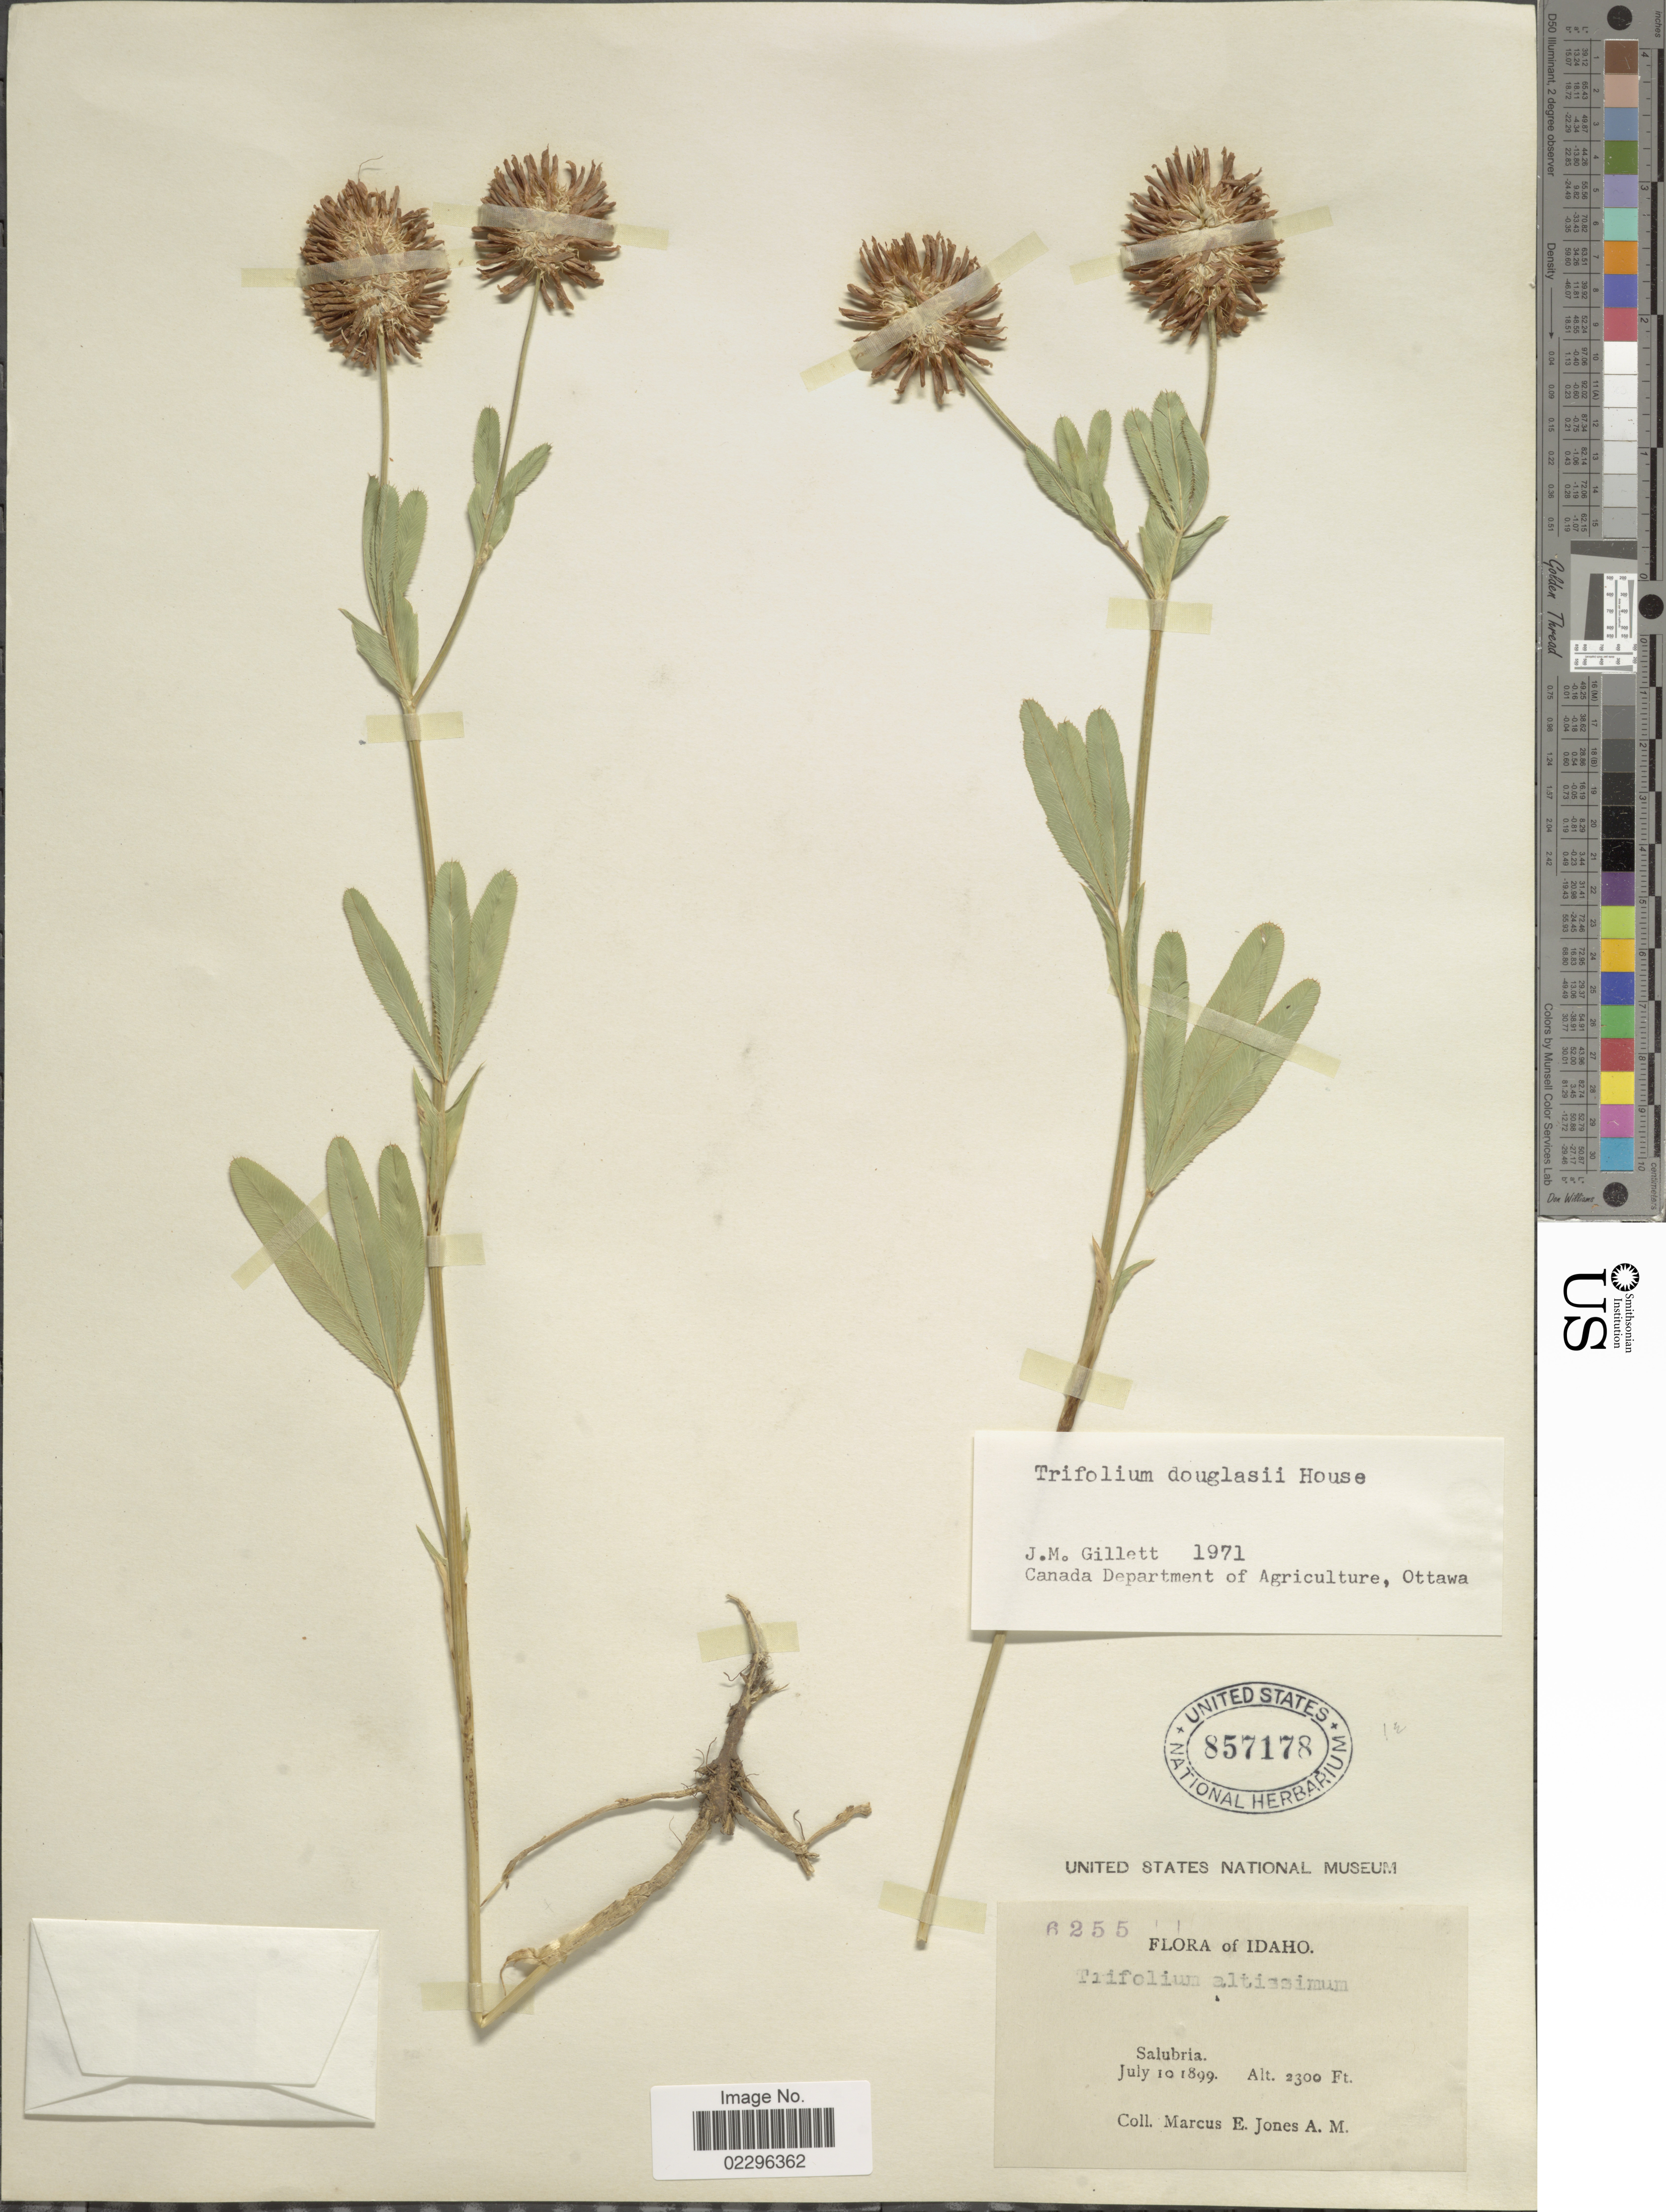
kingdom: Plantae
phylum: Tracheophyta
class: Magnoliopsida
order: Fabales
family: Fabaceae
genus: Trifolium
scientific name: Trifolium douglasii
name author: House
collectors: M. E. Jones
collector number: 6255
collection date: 1899-07-10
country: United States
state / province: Idaho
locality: Salubria.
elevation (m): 701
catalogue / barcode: US 857178